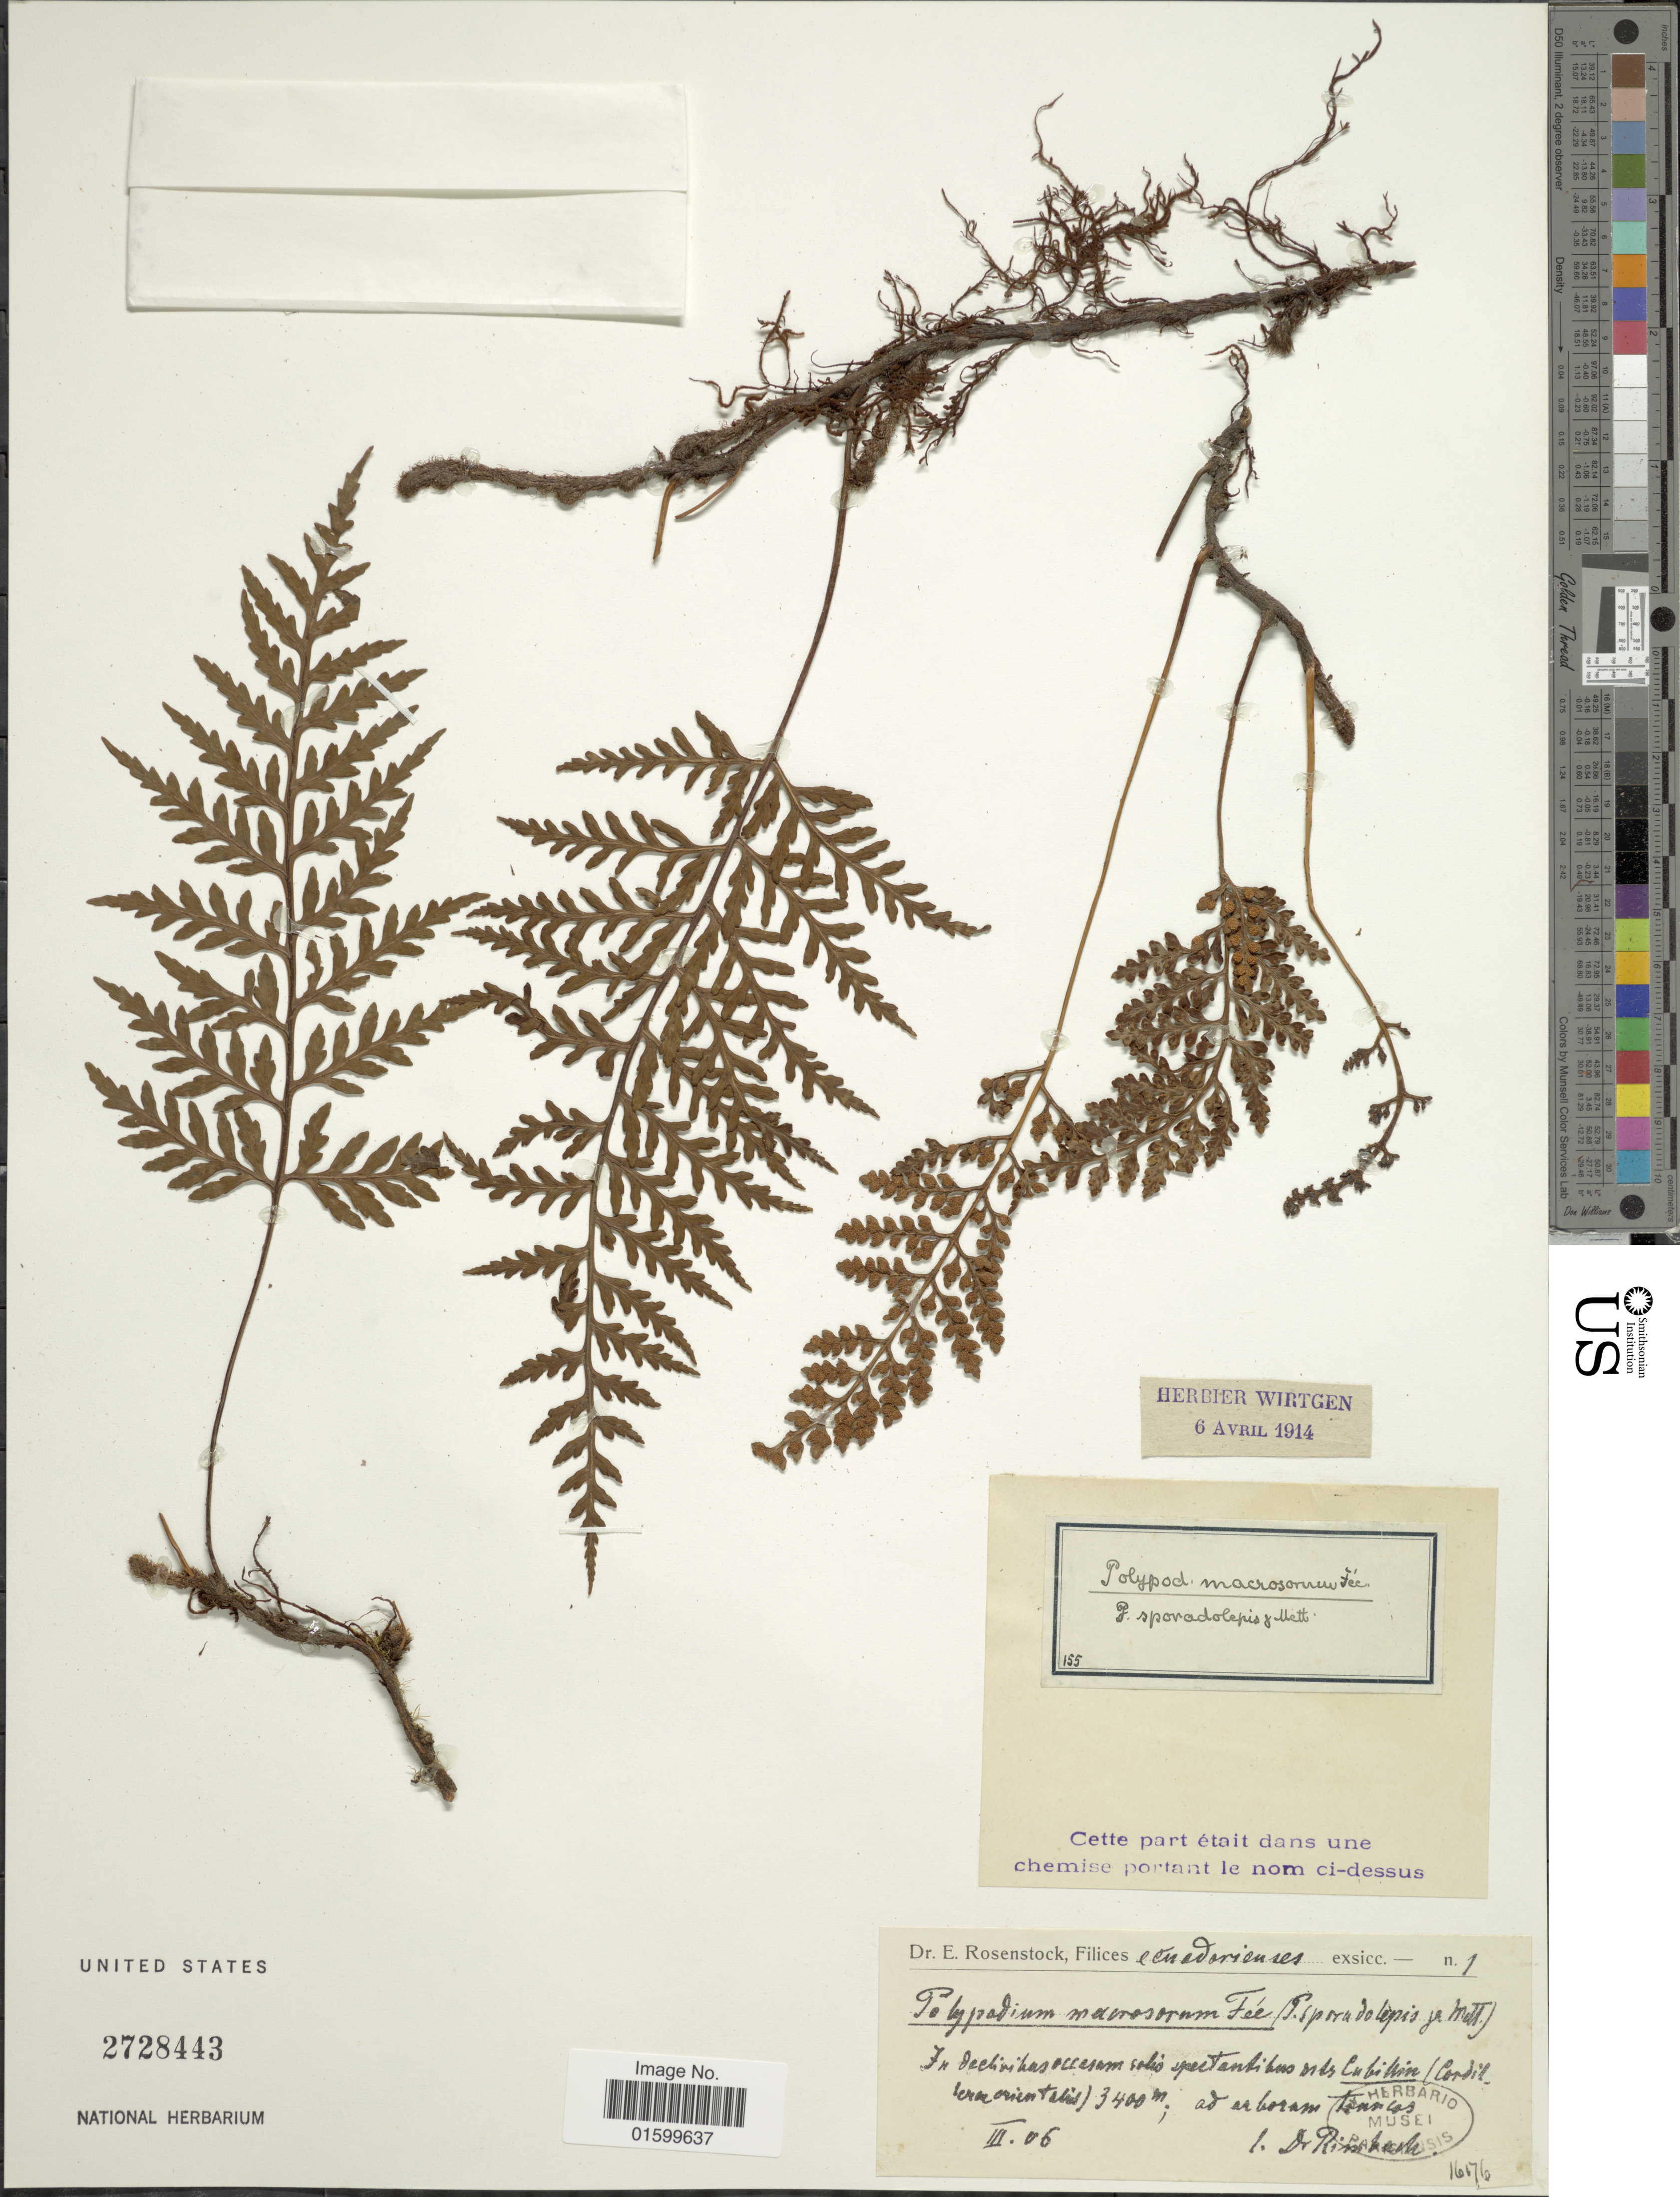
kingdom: Plantae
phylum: Tracheophyta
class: Polypodiopsida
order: Polypodiales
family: Polypodiaceae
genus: Pleopeltis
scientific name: Pleopeltis monosora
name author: (Desv.) A.R. Sm.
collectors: Rimbach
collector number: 1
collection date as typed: Transcribed d/m/y: /3/6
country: Ecuador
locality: Ecuadorienses, Cordillera orientalis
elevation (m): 3400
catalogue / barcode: US 2728443